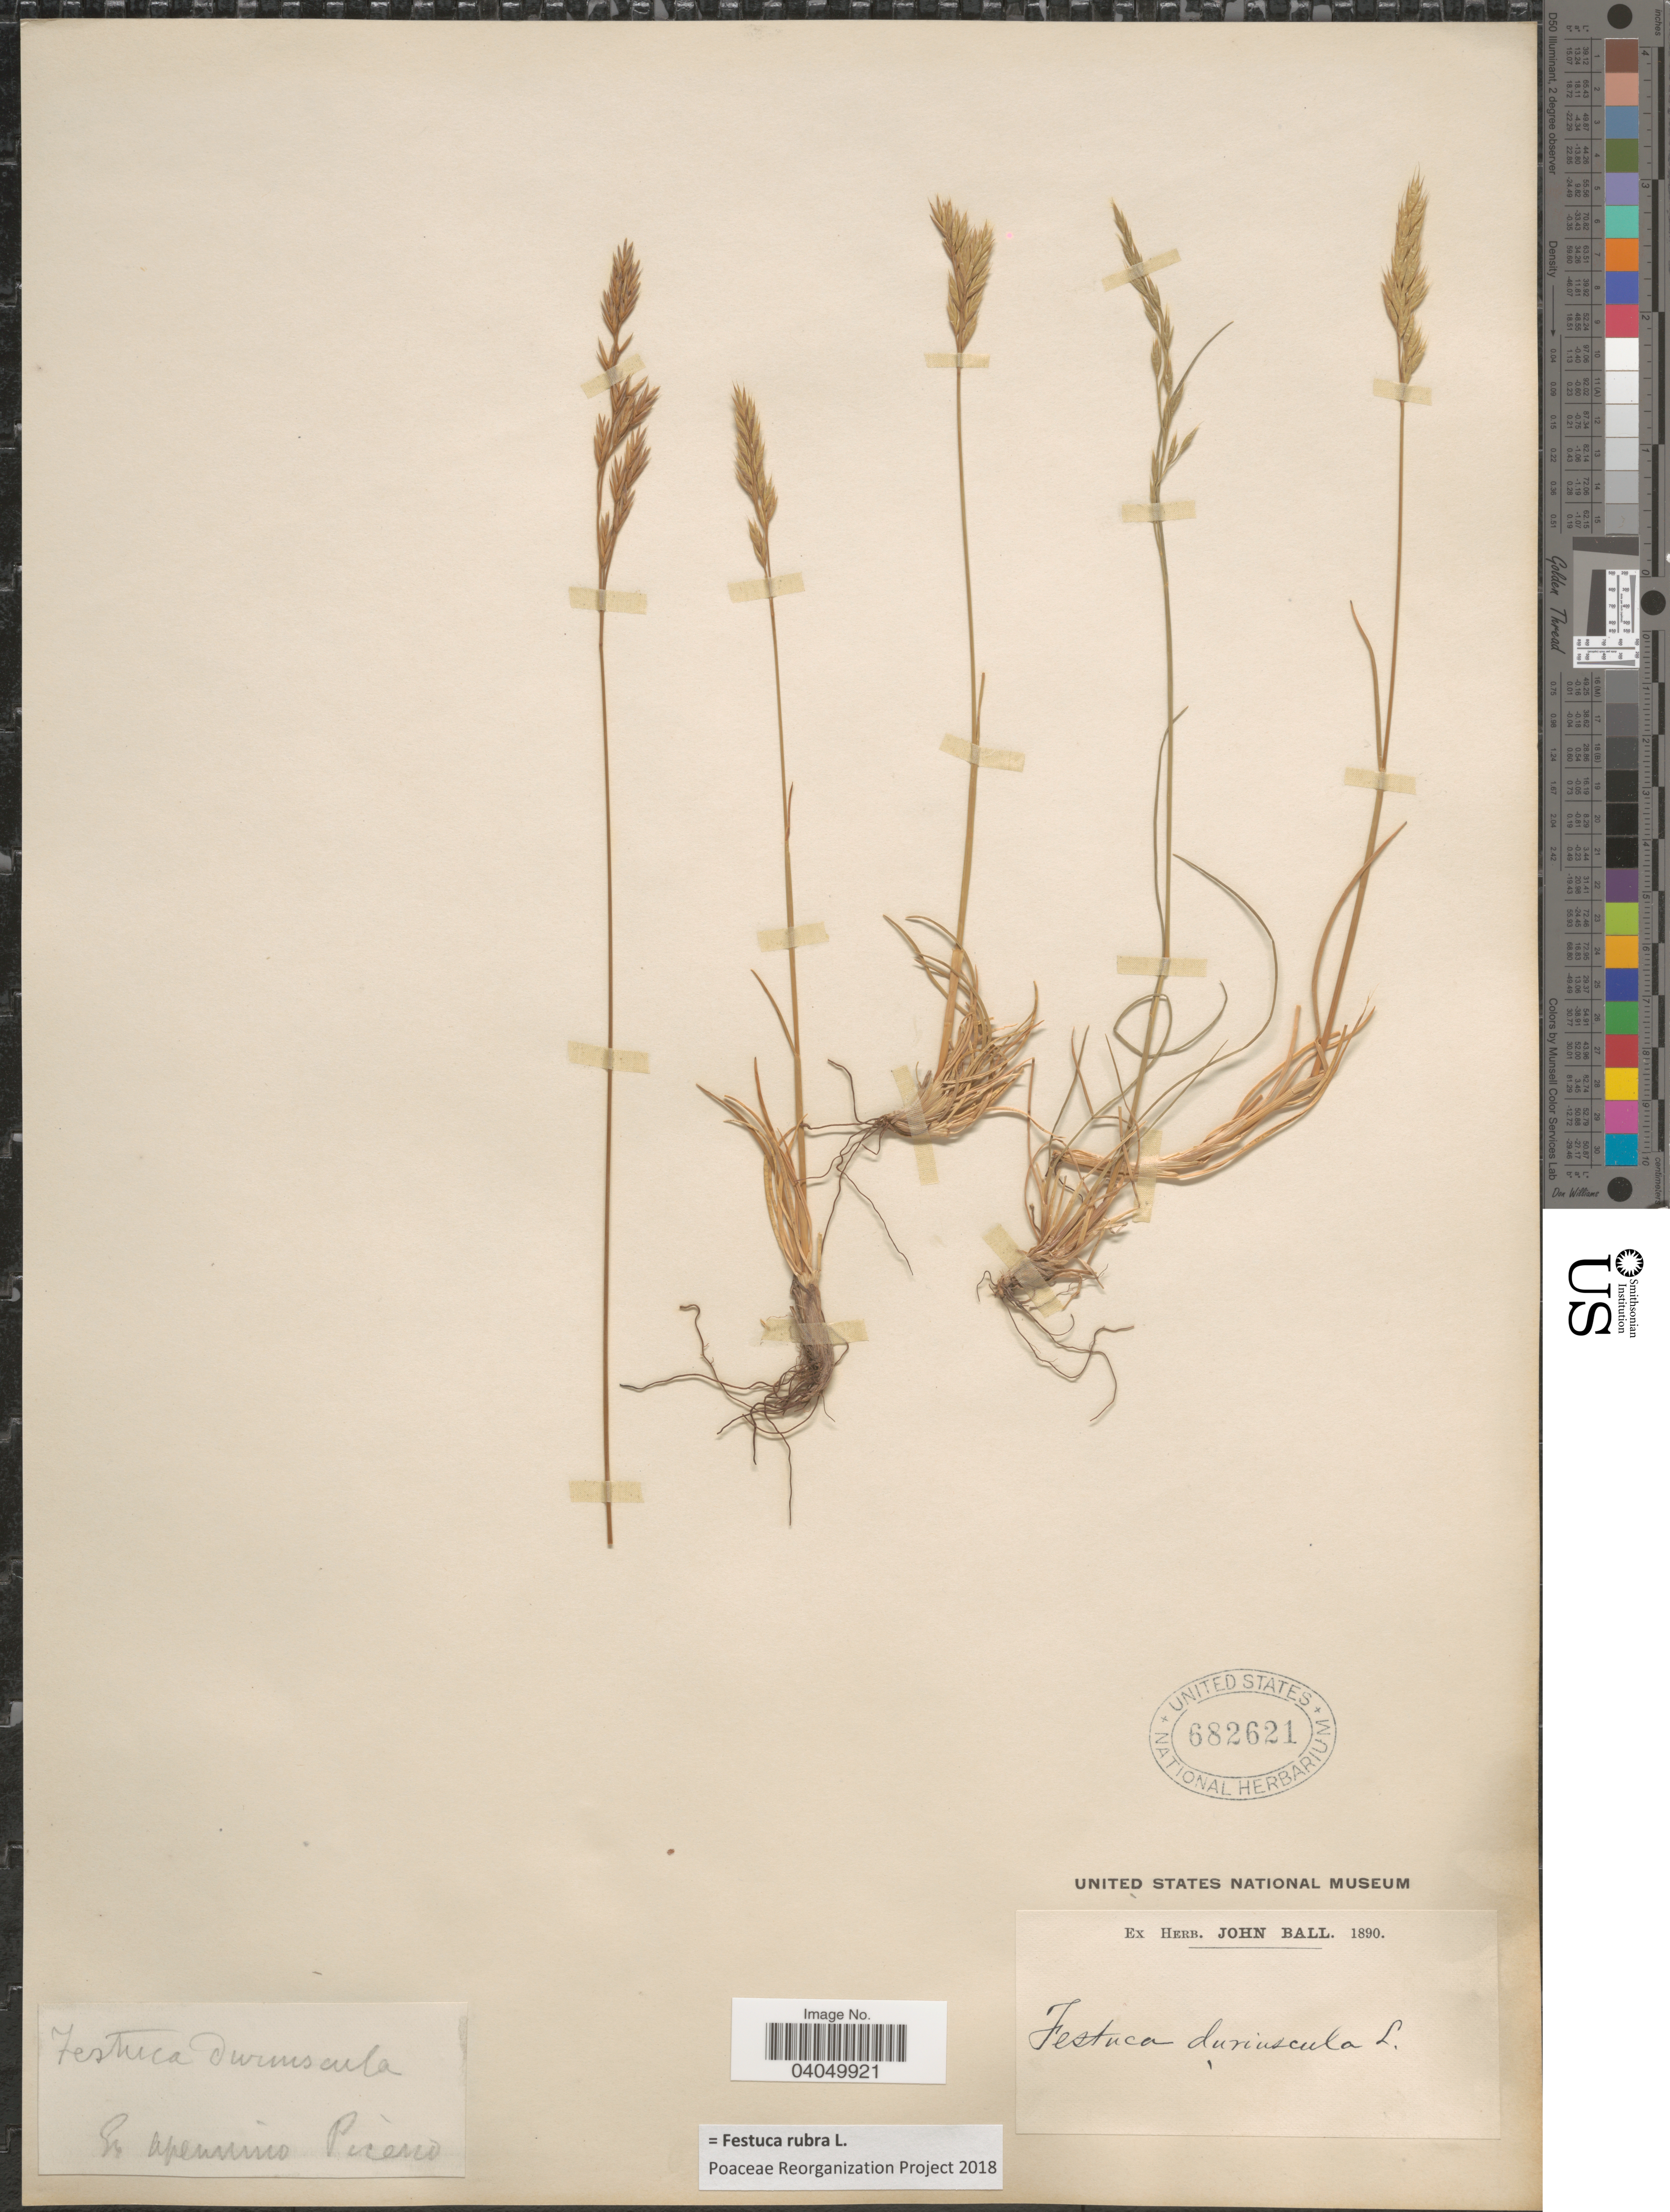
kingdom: Plantae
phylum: Tracheophyta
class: Liliopsida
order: Poales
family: Poaceae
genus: Festuca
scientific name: Festuca rubra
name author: L.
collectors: J. Ball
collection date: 1890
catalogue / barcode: US 682621